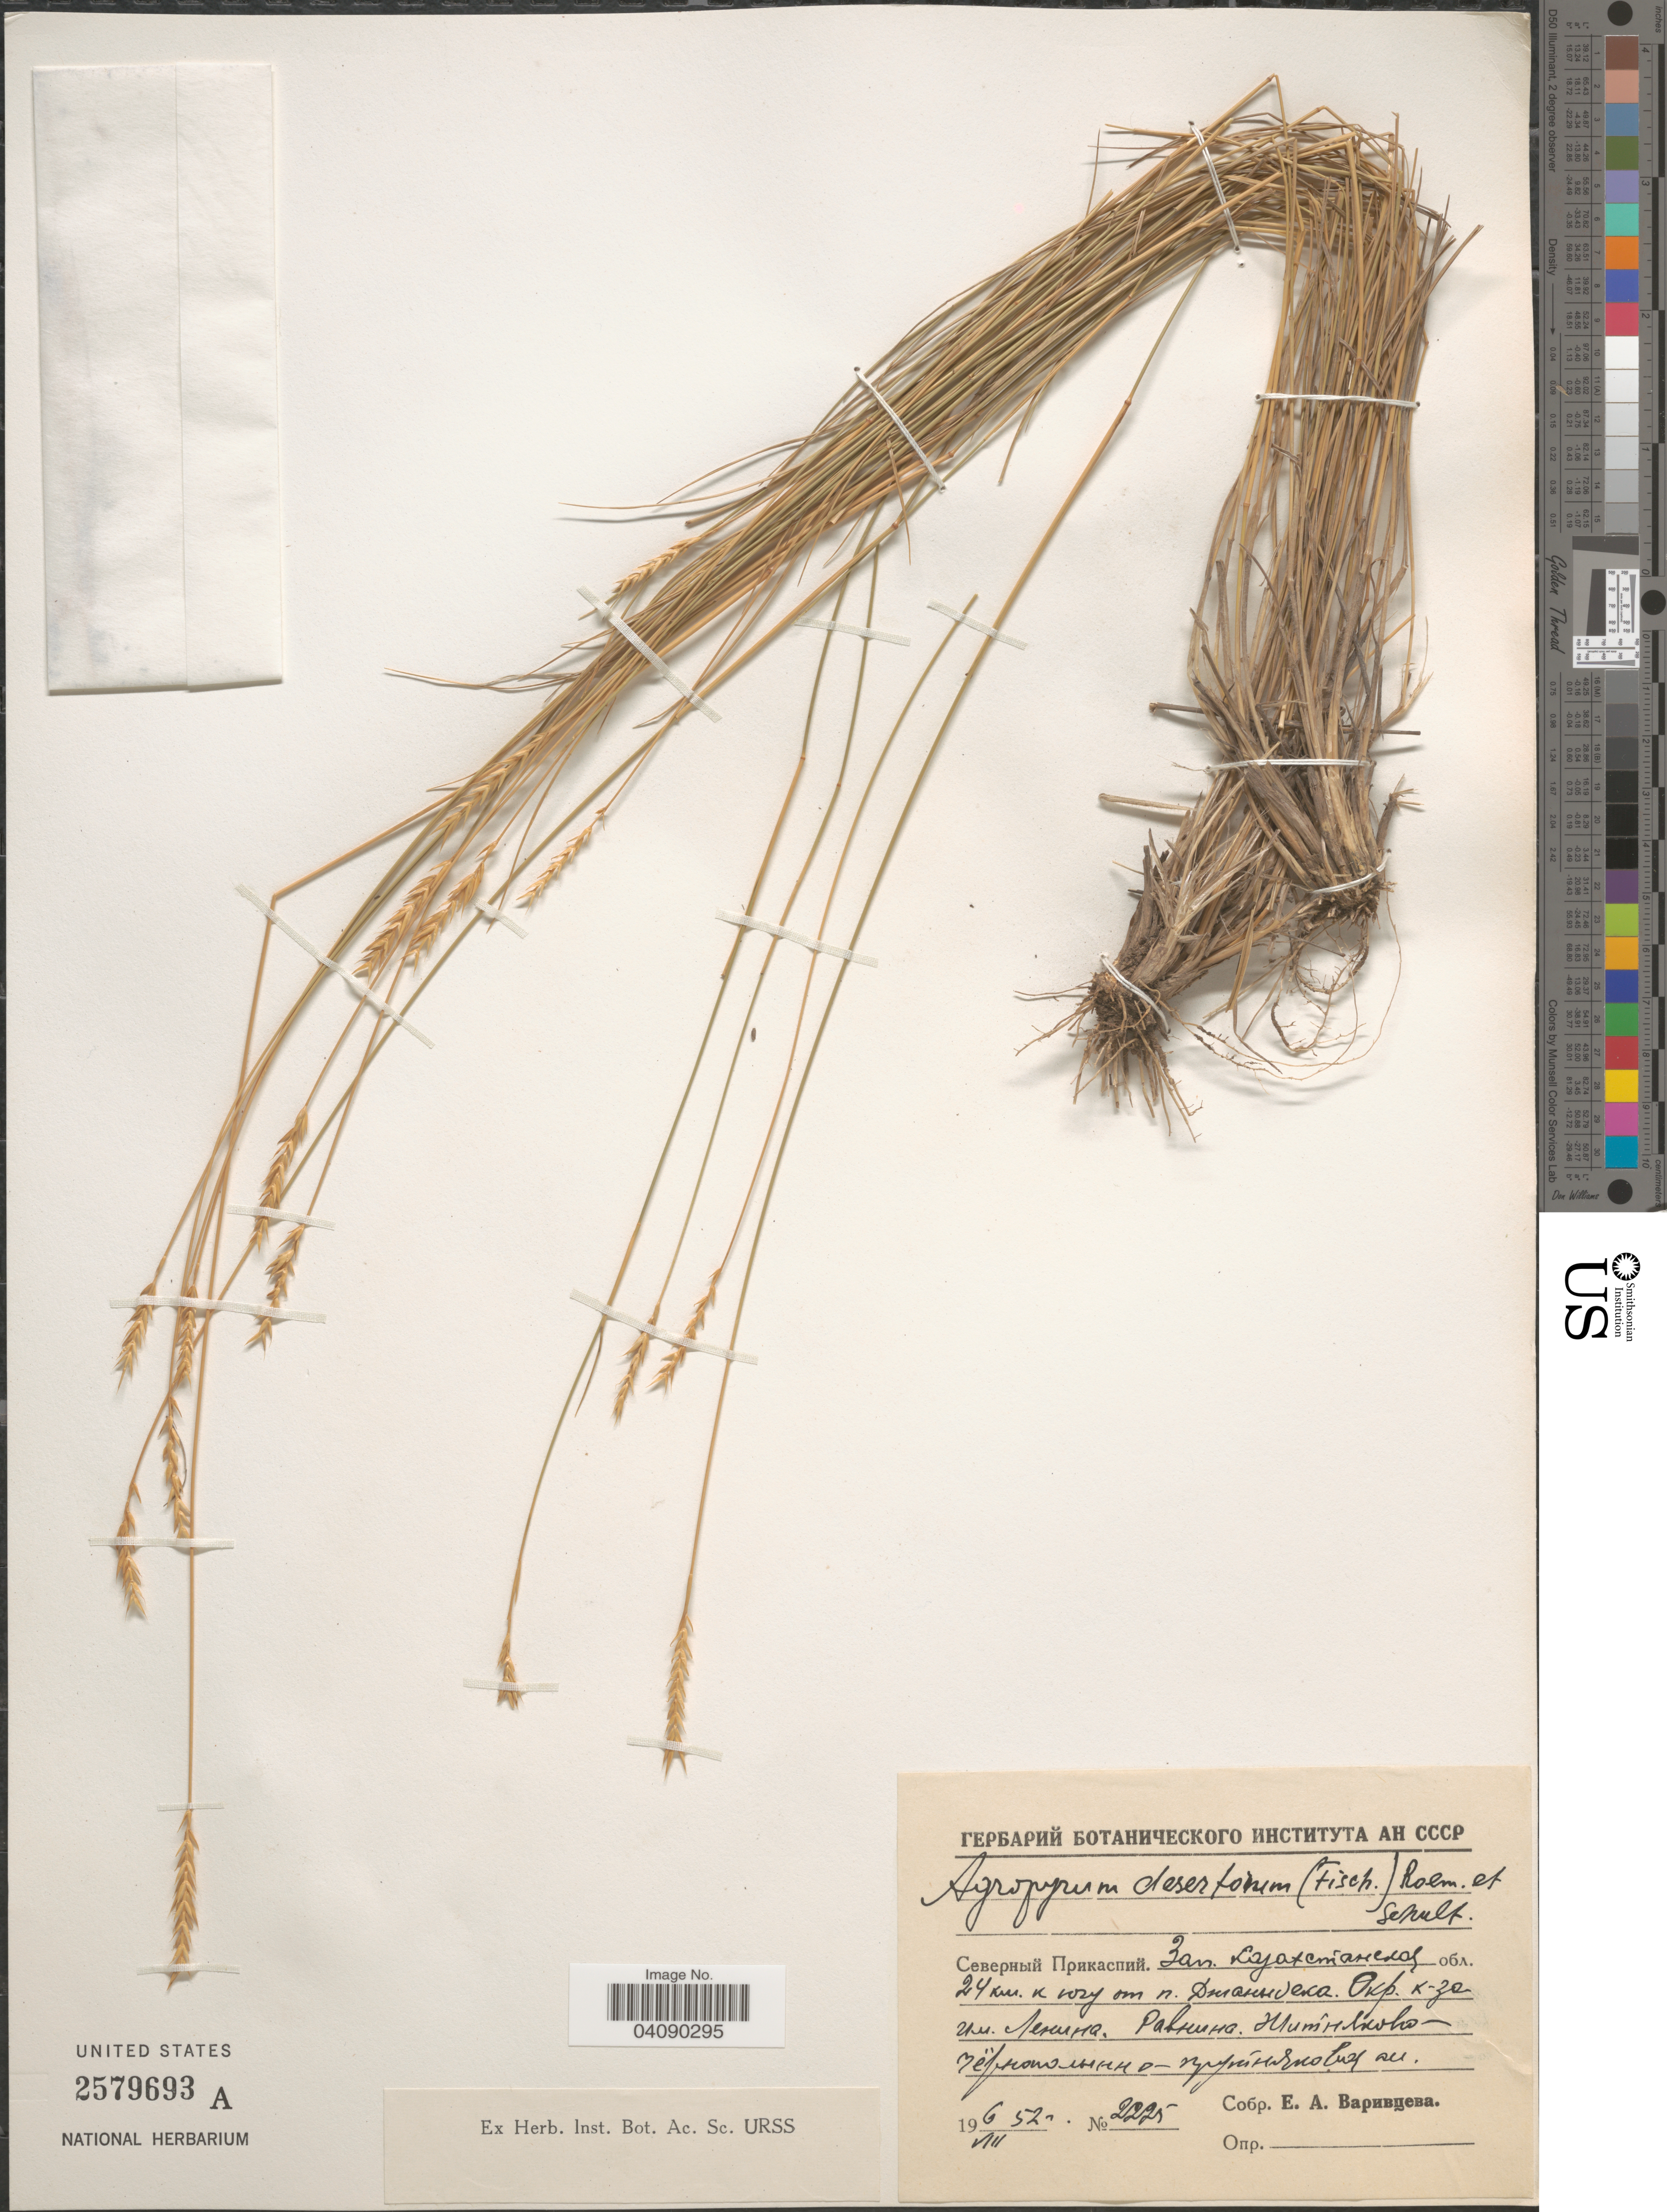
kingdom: Plantae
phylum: Tracheophyta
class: Liliopsida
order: Poales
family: Poaceae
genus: Agropyron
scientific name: Agropyron desertorum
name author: (Fisch. ex Link) Schult.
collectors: E. Varivtseva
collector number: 2225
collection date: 1952-08-06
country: Kazakhstan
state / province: West Kazakhstan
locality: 24 km S of Zhanibek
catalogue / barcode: US 2579693A